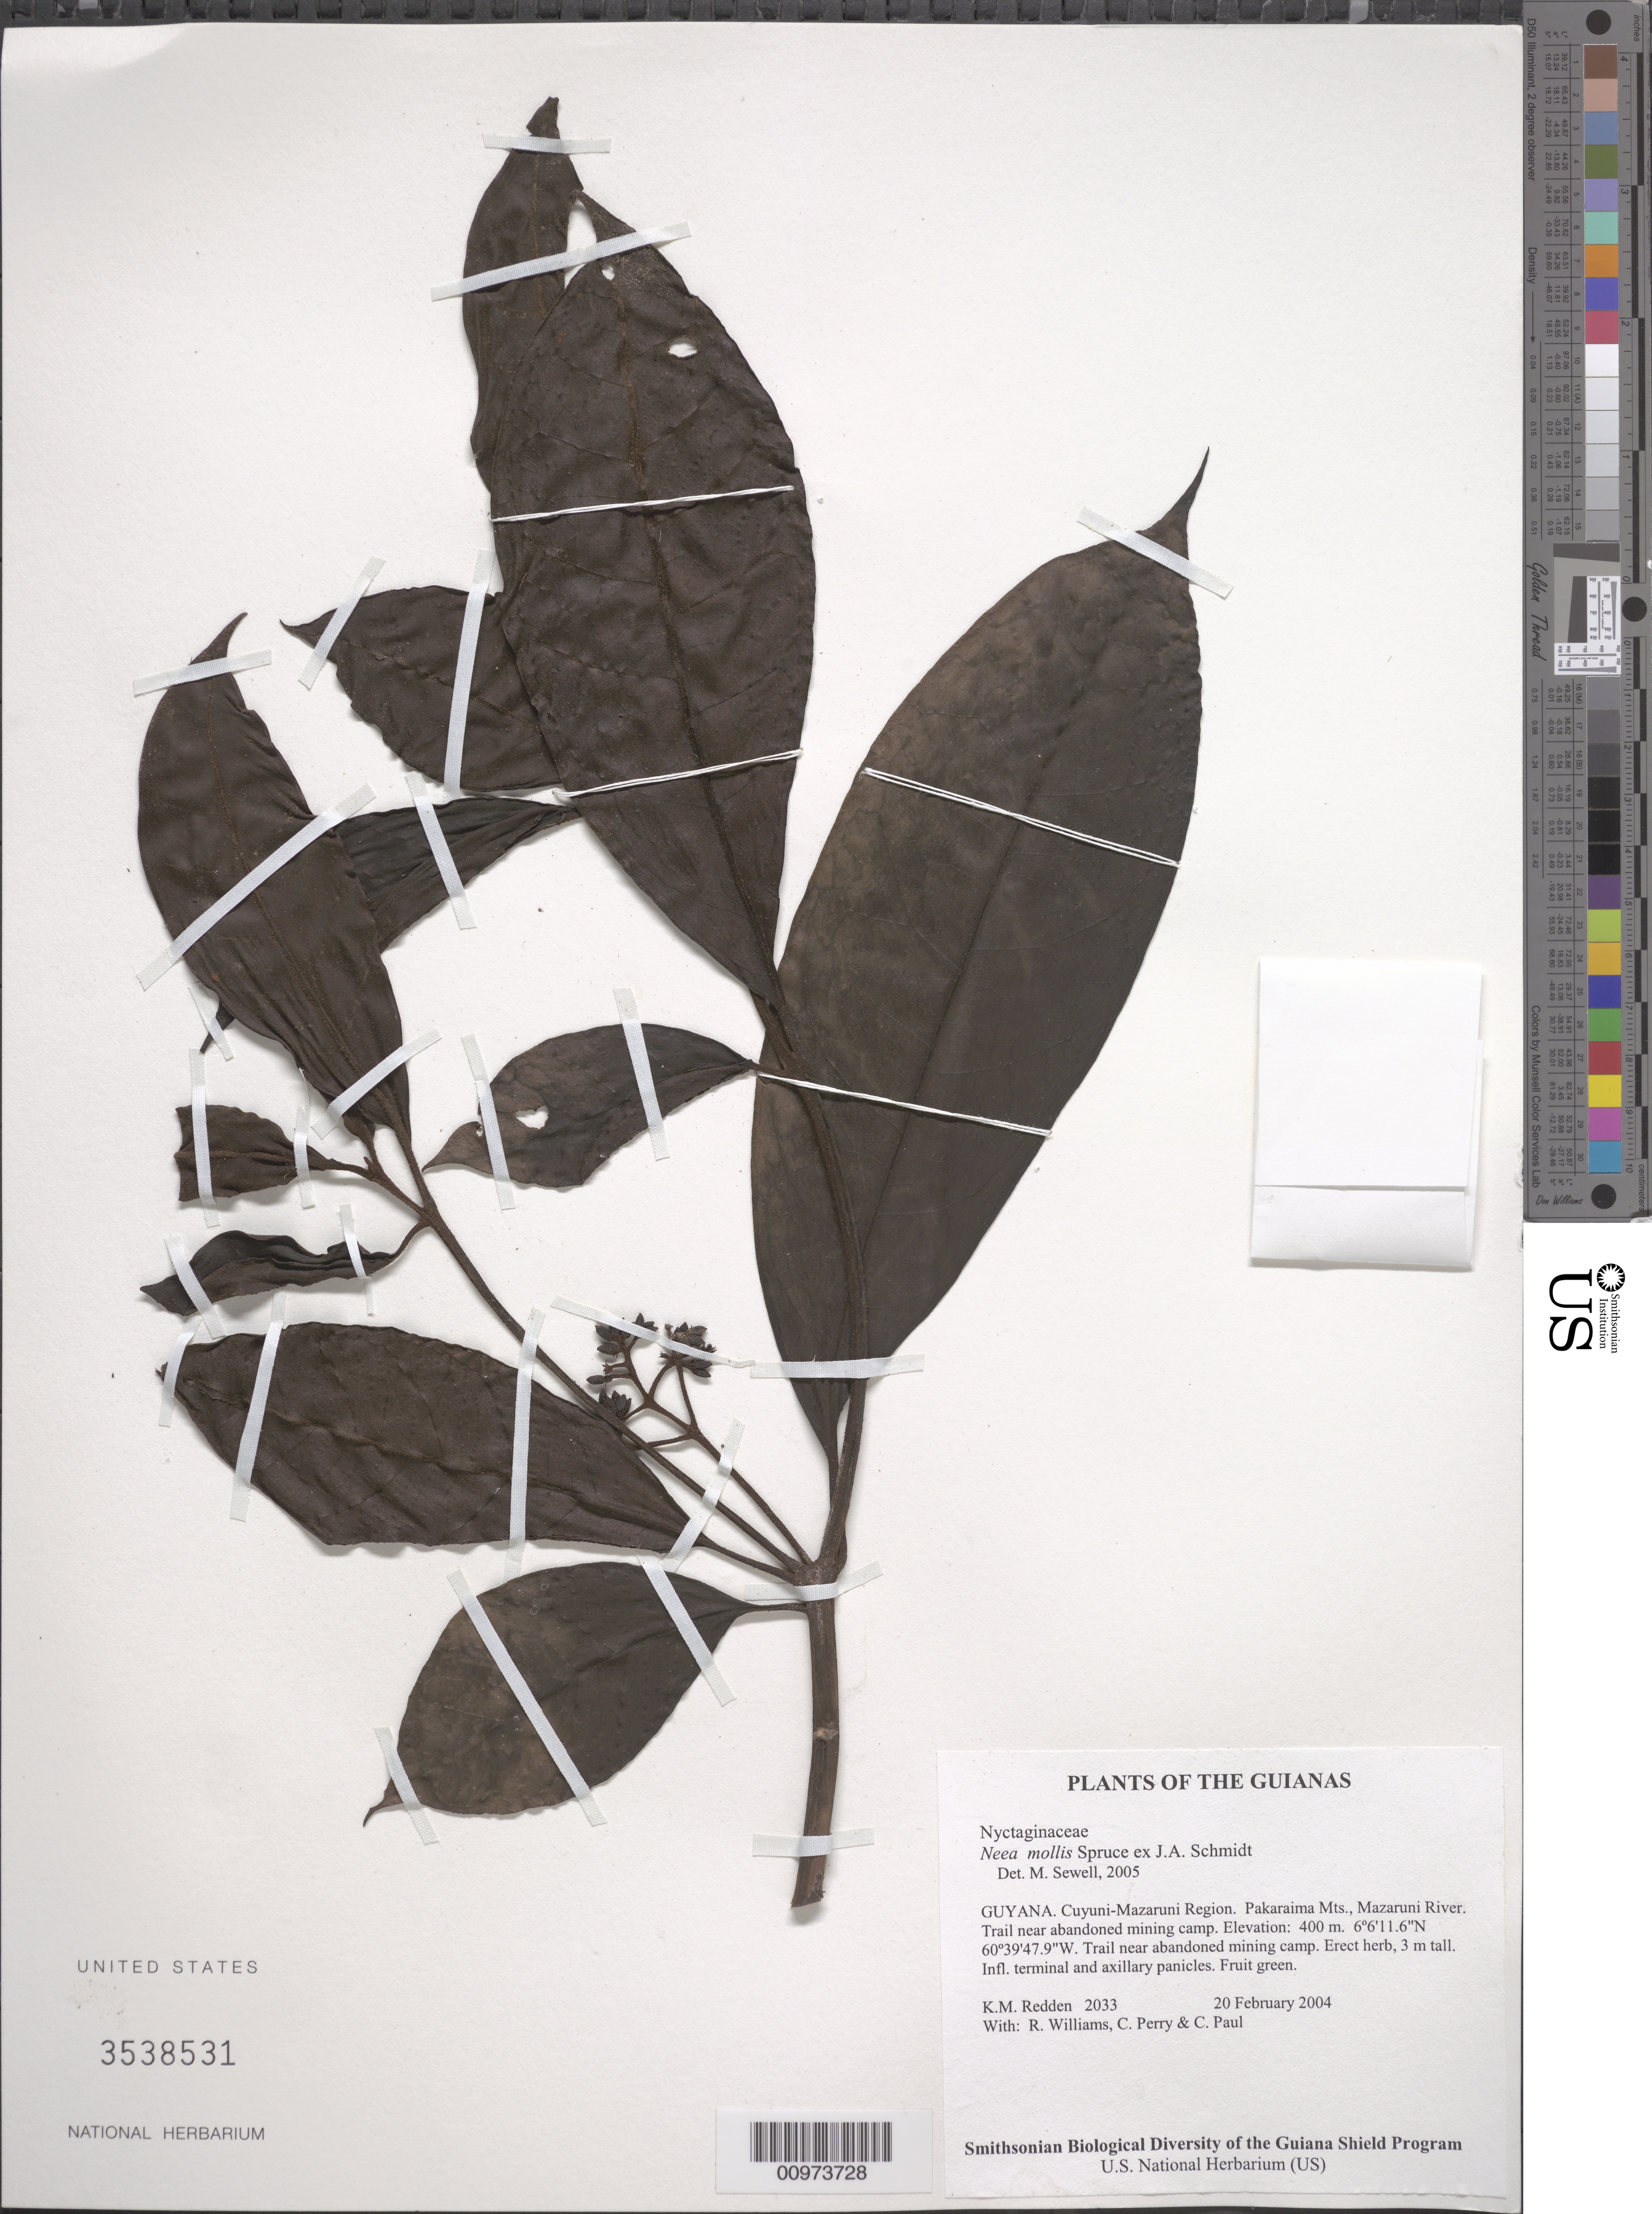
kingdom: Plantae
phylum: Tracheophyta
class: Magnoliopsida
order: Caryophyllales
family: Nyctaginaceae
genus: Neea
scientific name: Neea mollis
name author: Spruce ex J.A. Schmidt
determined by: Sewell, M.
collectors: K. M. Redden, R. Williams, C. Perry & C. Paul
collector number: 2033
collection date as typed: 20 February 2004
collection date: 2004-02-20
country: Guyana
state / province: Cuyuni-Mazaruni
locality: Pakaraima Mts., Mazaruni River. Trail near abandoned mining camp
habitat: Trail near abandoned mining camp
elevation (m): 400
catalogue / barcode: US 3538531